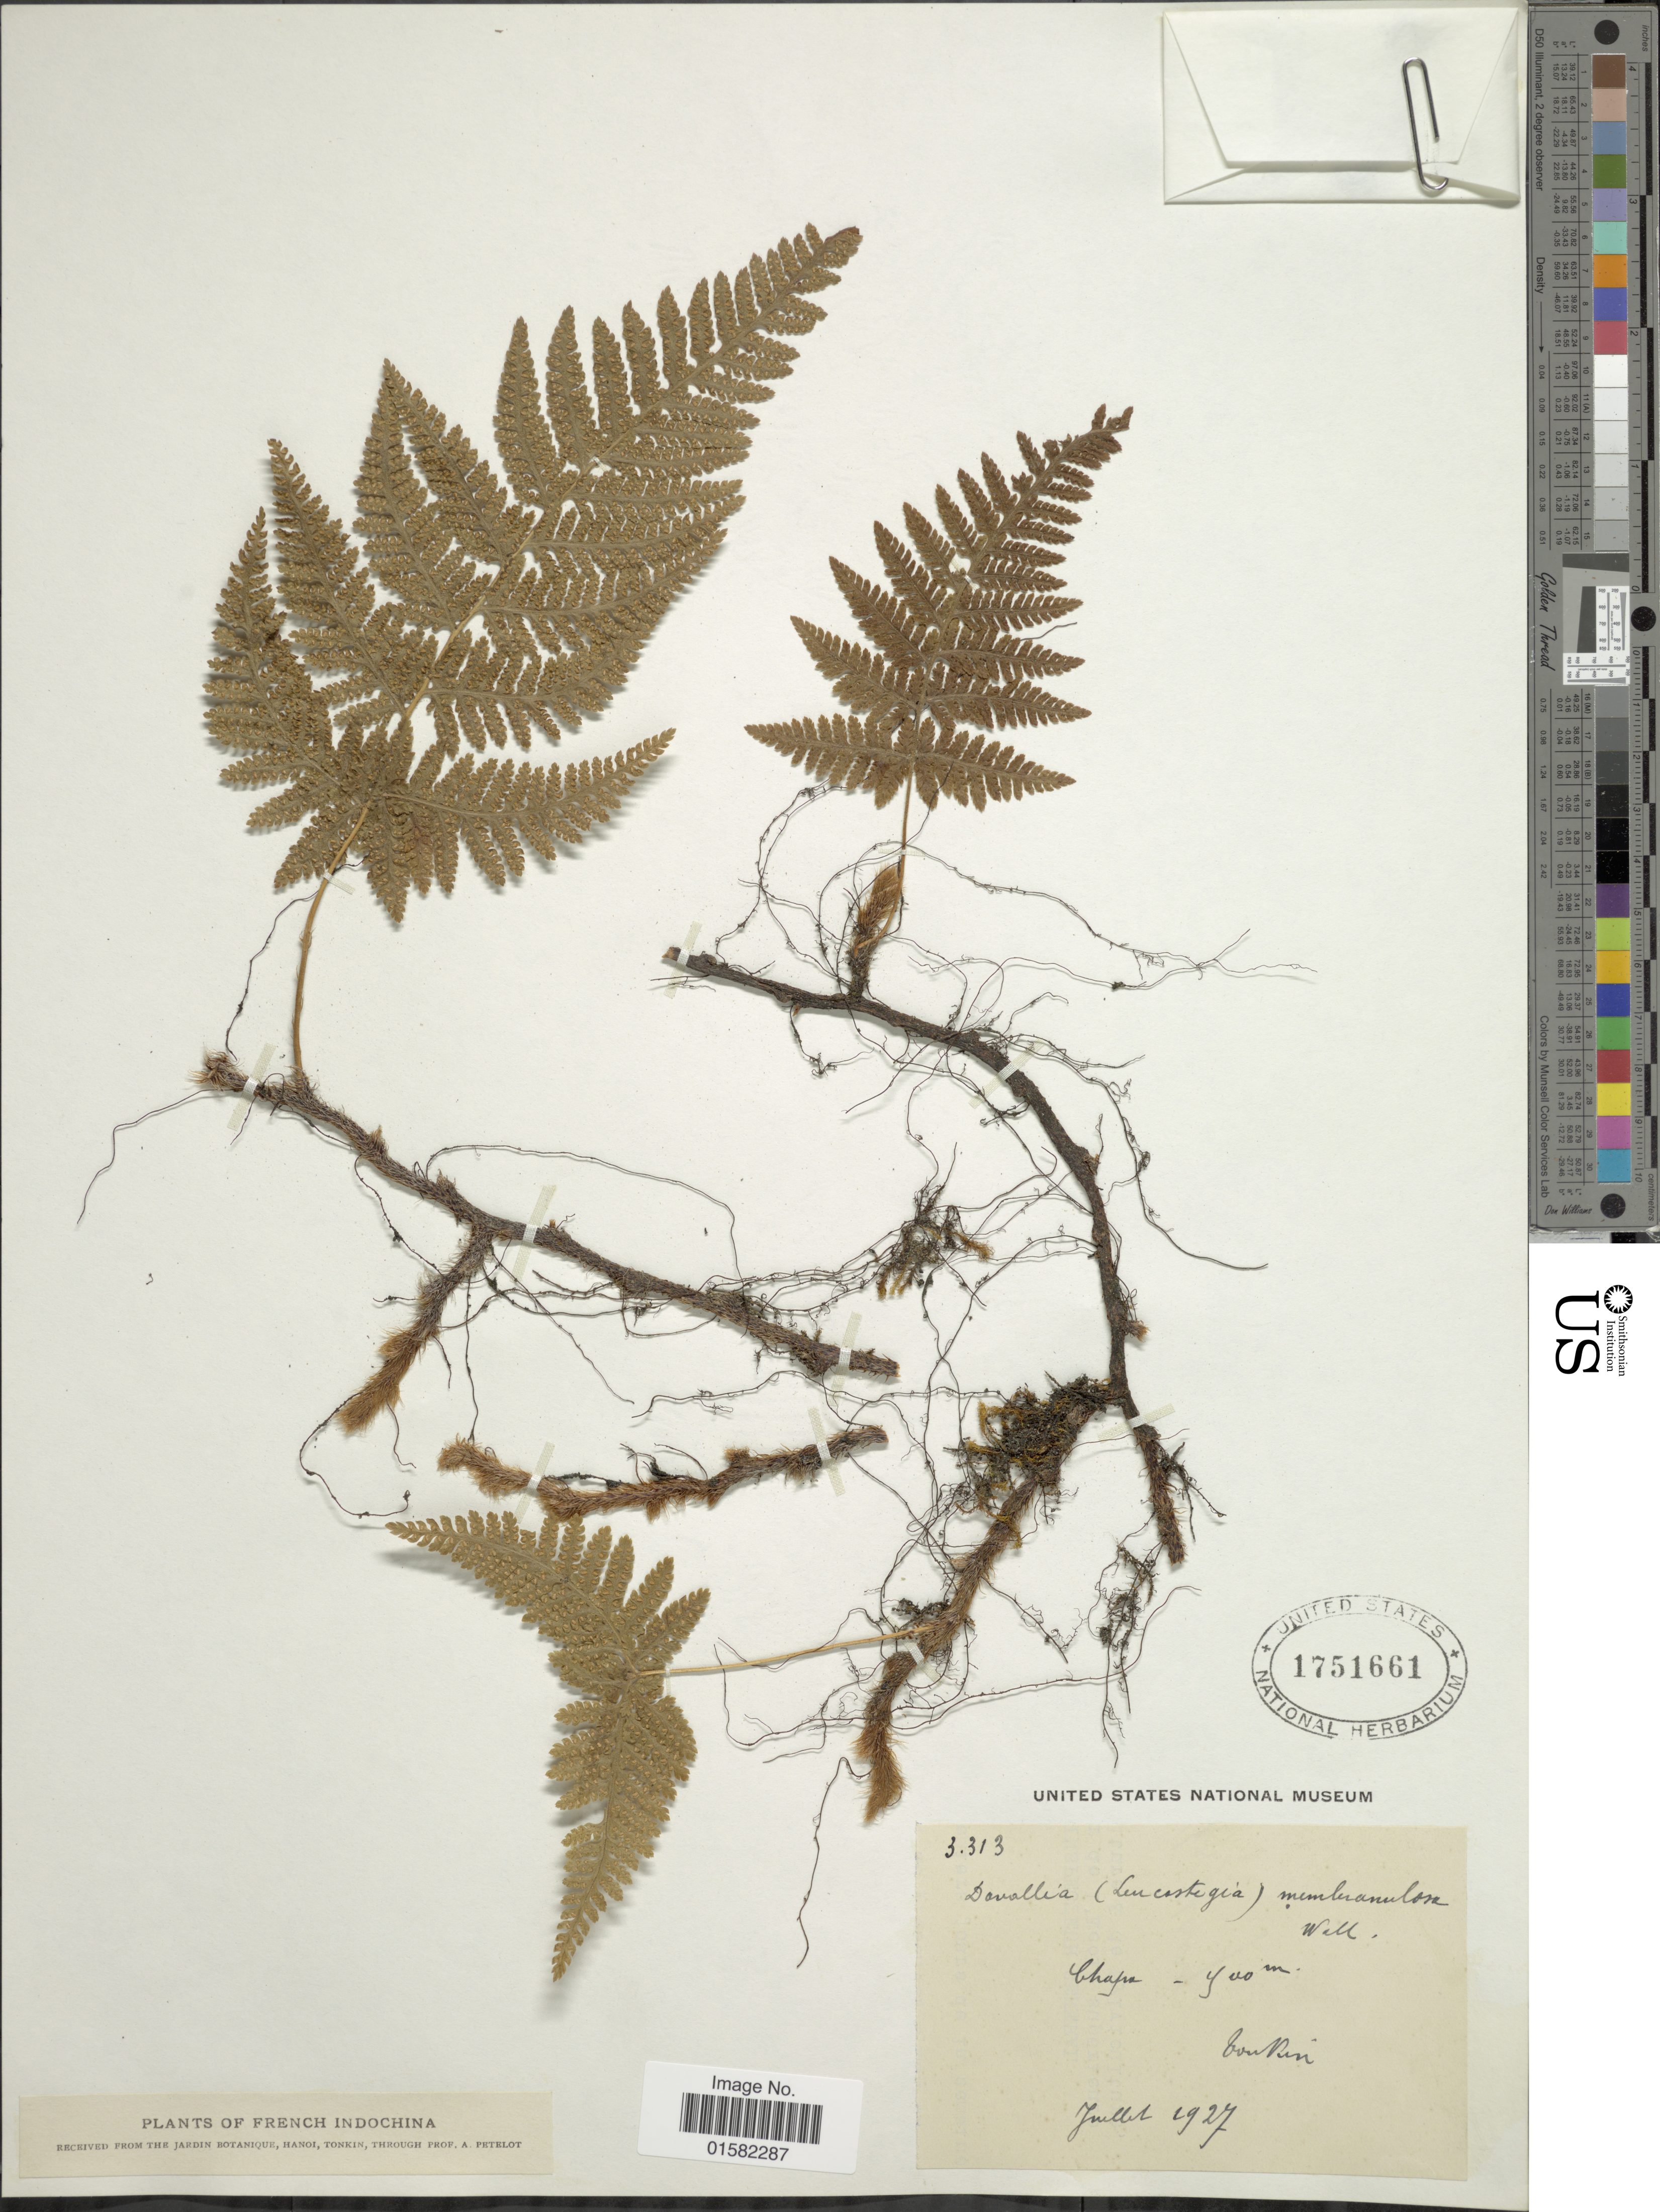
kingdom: Plantae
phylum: Tracheophyta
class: Polypodiopsida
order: Polypodiales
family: Davalliaceae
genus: Davallodes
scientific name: Davallodes membranulosum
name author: (Wall. ex Hook.) Copel.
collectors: A. Petelot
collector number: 3313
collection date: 1927-07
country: Vietnam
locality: Tonkin. French Indochina, Chapa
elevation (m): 900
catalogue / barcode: US 1751661